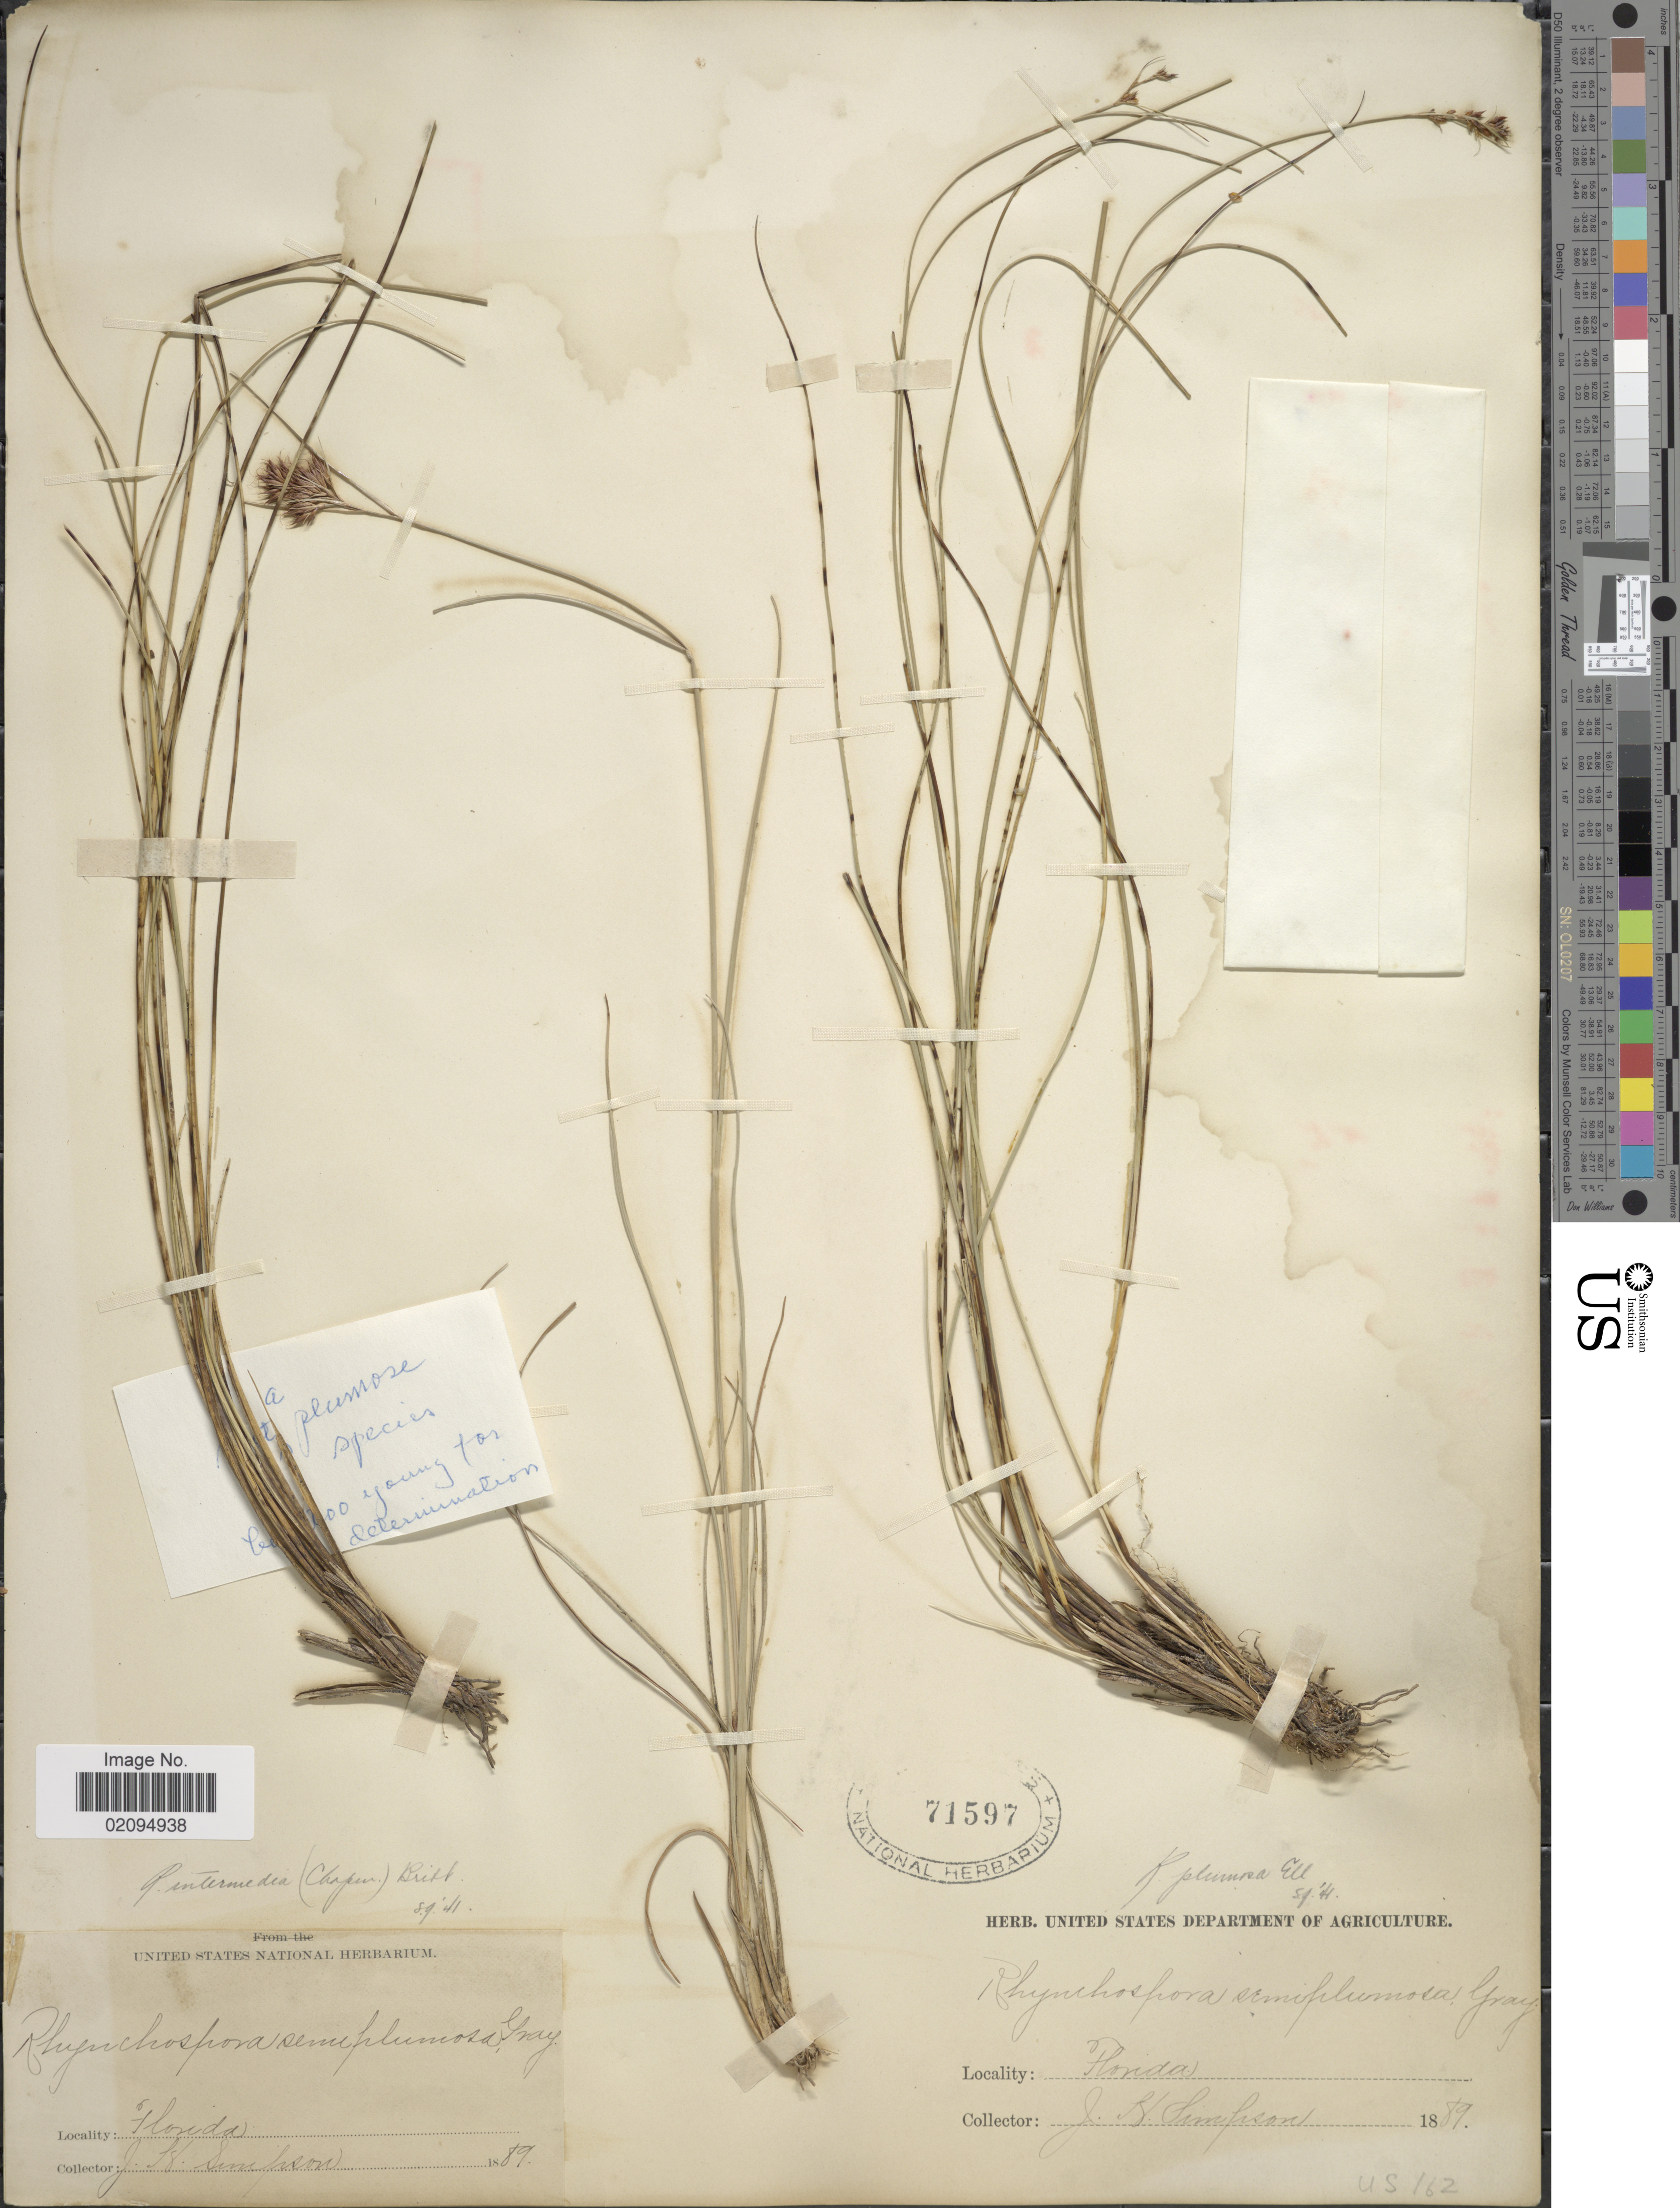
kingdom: Plantae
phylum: Tracheophyta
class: Liliopsida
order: Poales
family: Cyperaceae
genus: Rhynchospora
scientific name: Rhynchospora plumosa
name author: Elliott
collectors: J. H. Simpson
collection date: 1889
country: United States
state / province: Florida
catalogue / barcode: US 71597